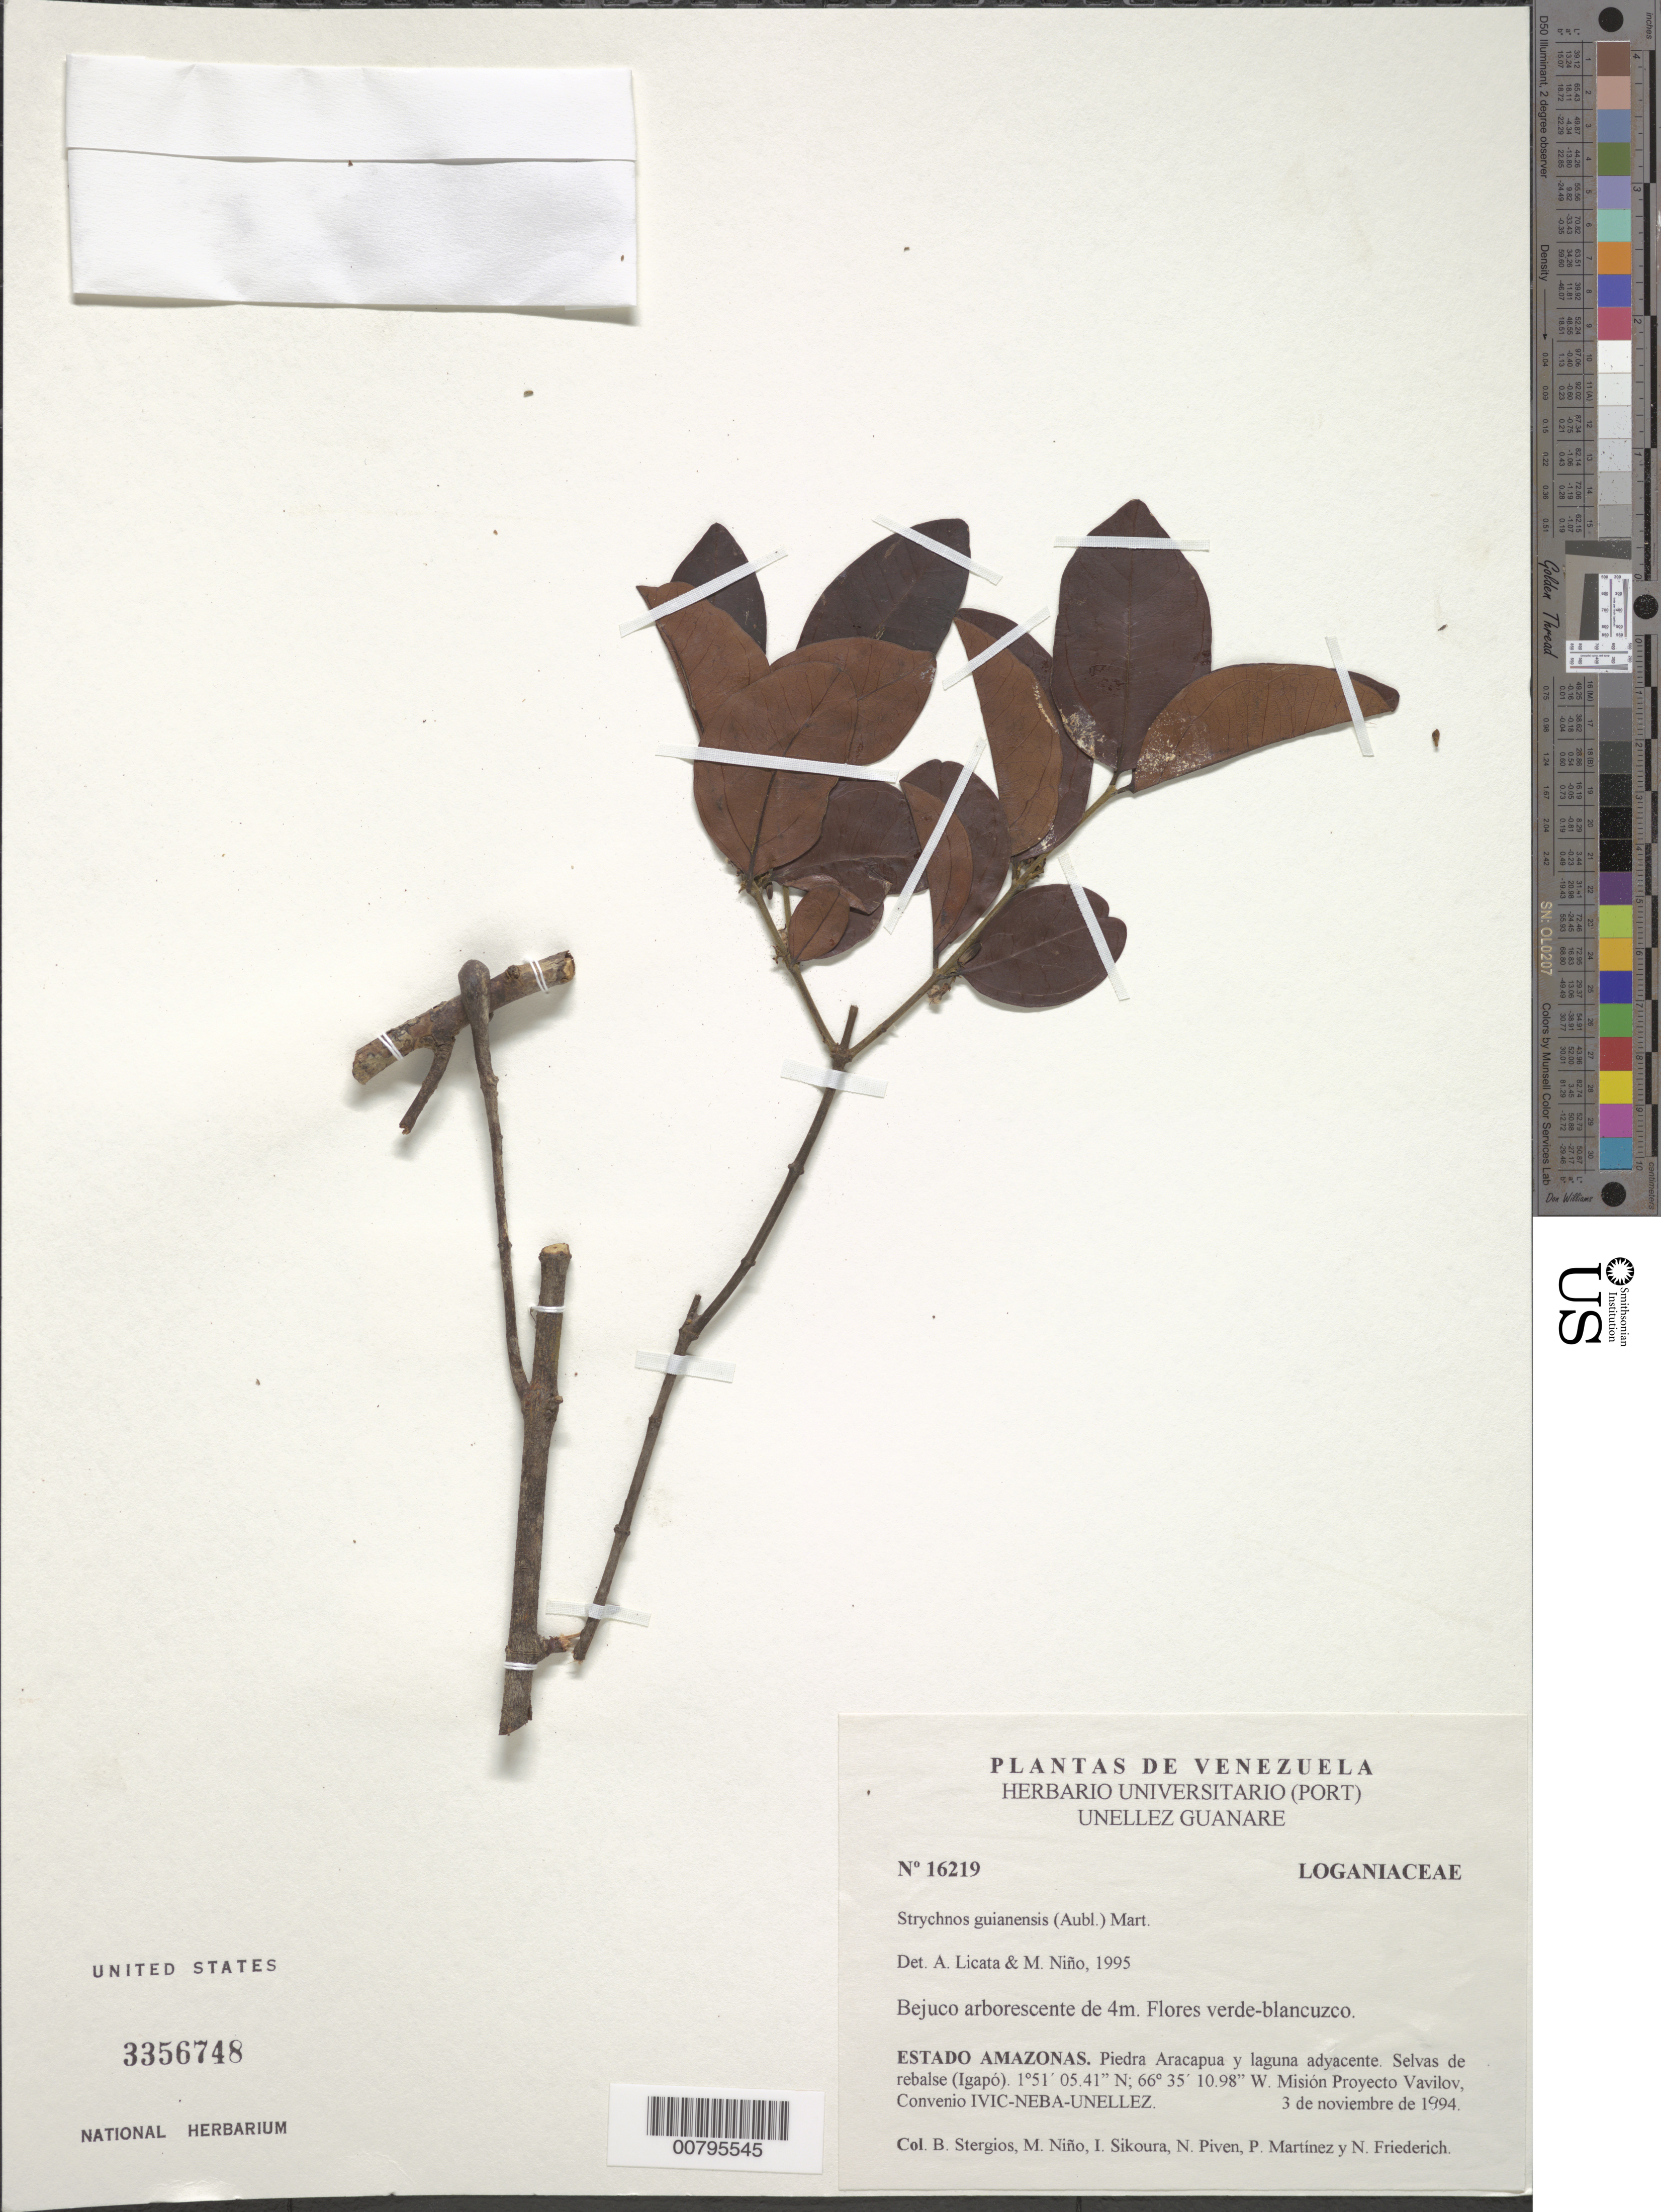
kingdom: Plantae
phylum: Tracheophyta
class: Magnoliopsida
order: Gentianales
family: Loganiaceae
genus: Strychnos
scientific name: Strychnos guianensis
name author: (Aubl.) Mart.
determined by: Licata, A.; Niño, S. M.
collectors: B. G. Stergios, S. M. Niño, I. Sikoura, N. Piven, P. Martinez & N. Friederich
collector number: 16219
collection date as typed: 3-Nov-94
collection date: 1994-11-03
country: Venezuela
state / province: Amazonas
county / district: Río Negro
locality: Piedra Aracapua y laguna adyacente; Mision Proyecto Vavilov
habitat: Selvas de rebalse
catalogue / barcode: US 3356748